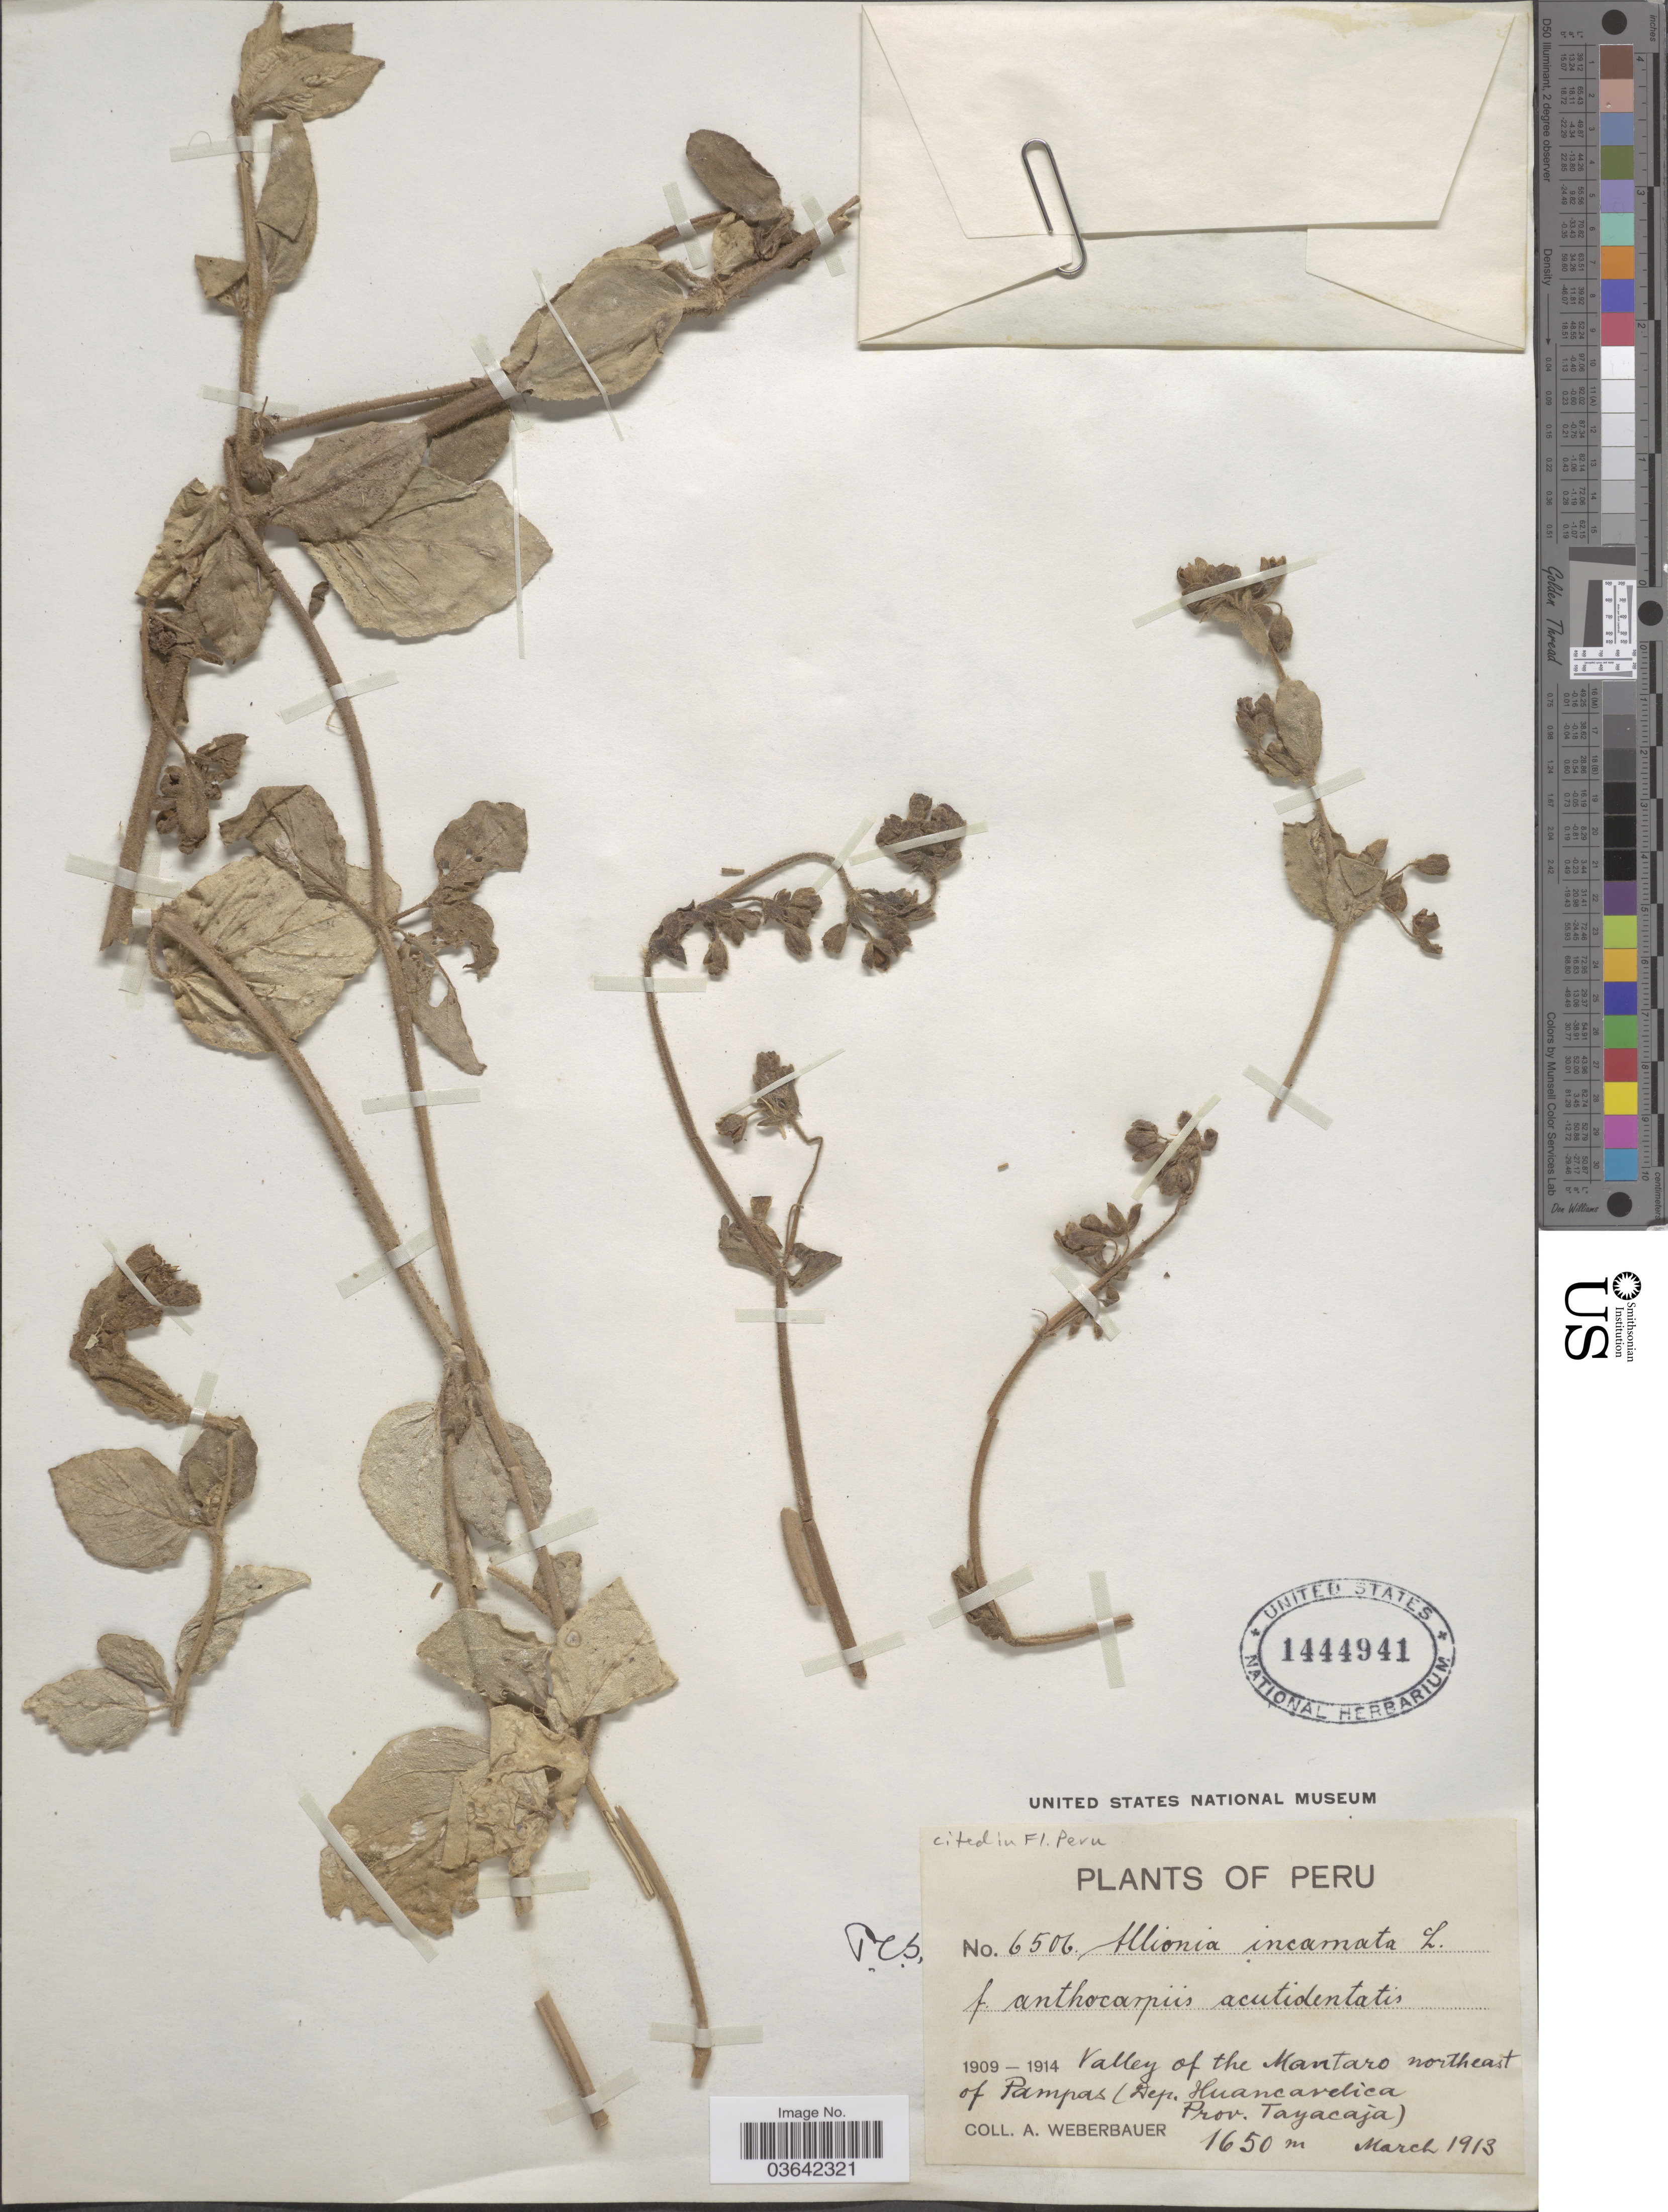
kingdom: Plantae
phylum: Tracheophyta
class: Magnoliopsida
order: Caryophyllales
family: Nyctaginaceae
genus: Allionia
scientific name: Allionia incarnata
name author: L.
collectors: A. Weberbauer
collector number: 6506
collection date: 1913-03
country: Peru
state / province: Huancavelica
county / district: Tayacaja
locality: Valley of the Mantaro northeast of Pampas (Dep. Huancavelica Prov. Tayacaja).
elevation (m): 1650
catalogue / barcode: US 1444941